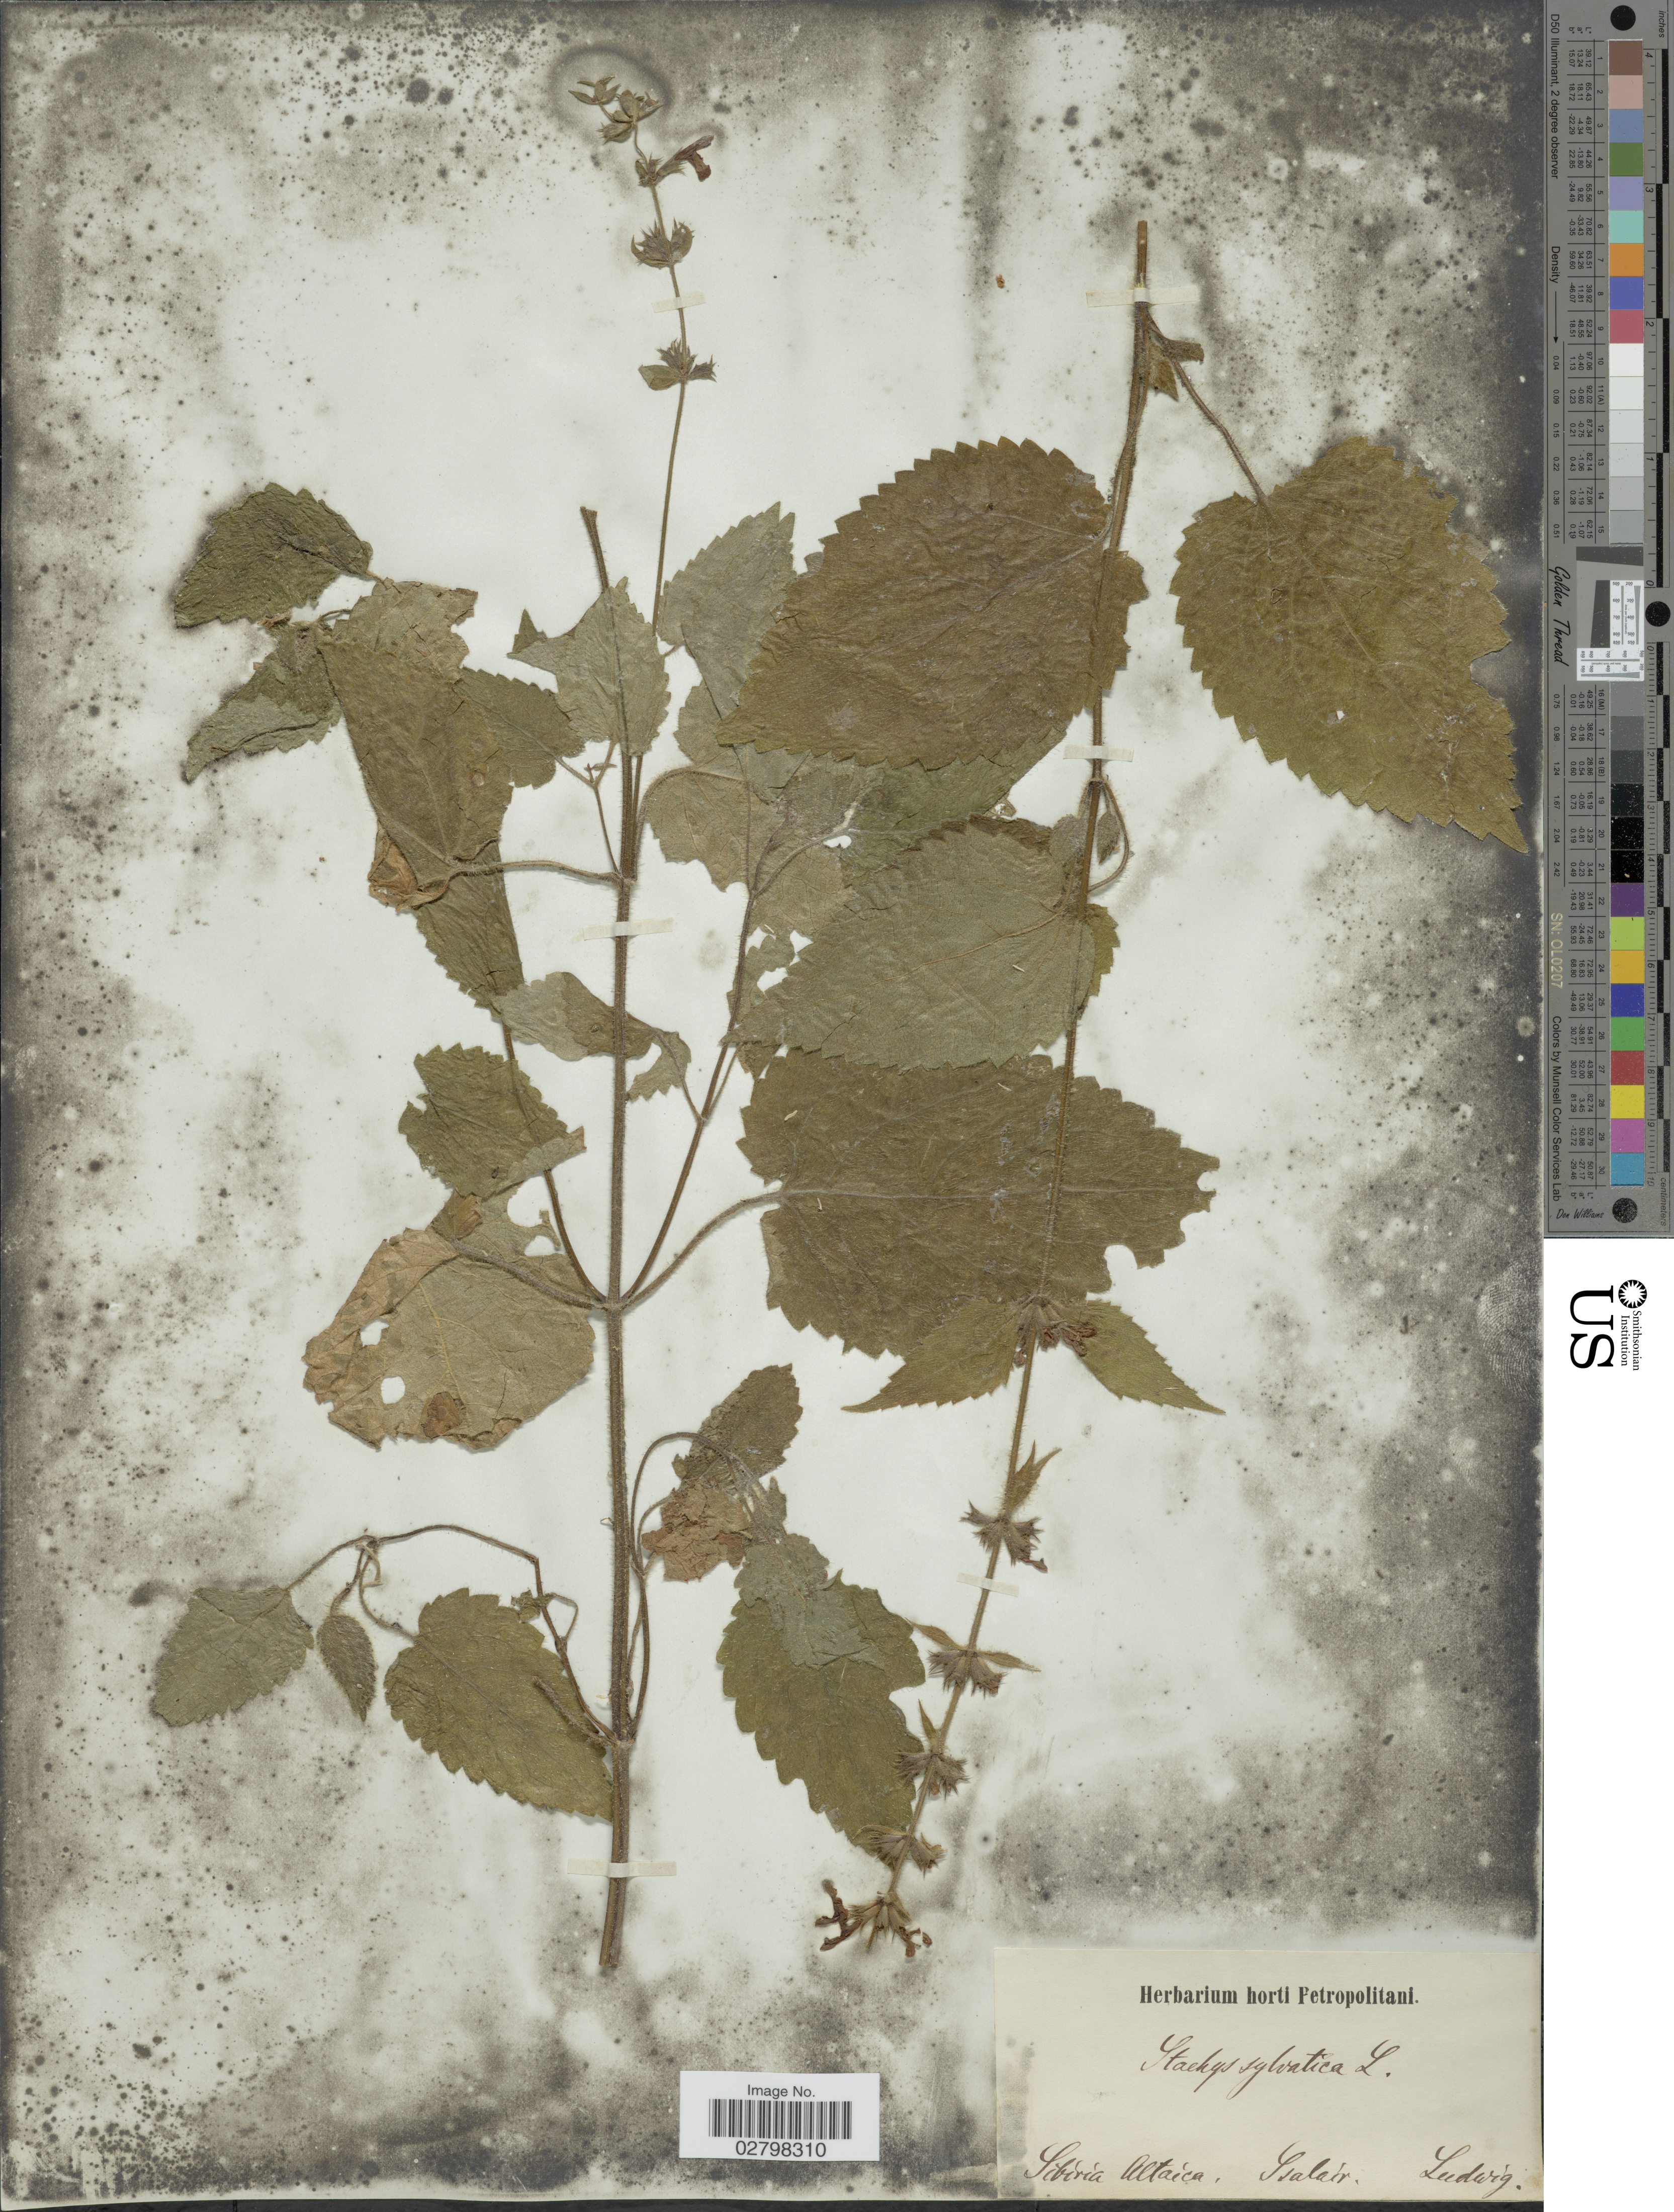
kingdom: Plantae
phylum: Tracheophyta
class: Magnoliopsida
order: Lamiales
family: Lamiaceae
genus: Stachys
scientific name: Stachys sylvatica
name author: L.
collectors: Ludwig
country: Russian Federation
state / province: Altai Republic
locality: Sibiria Altaica. Szalair.